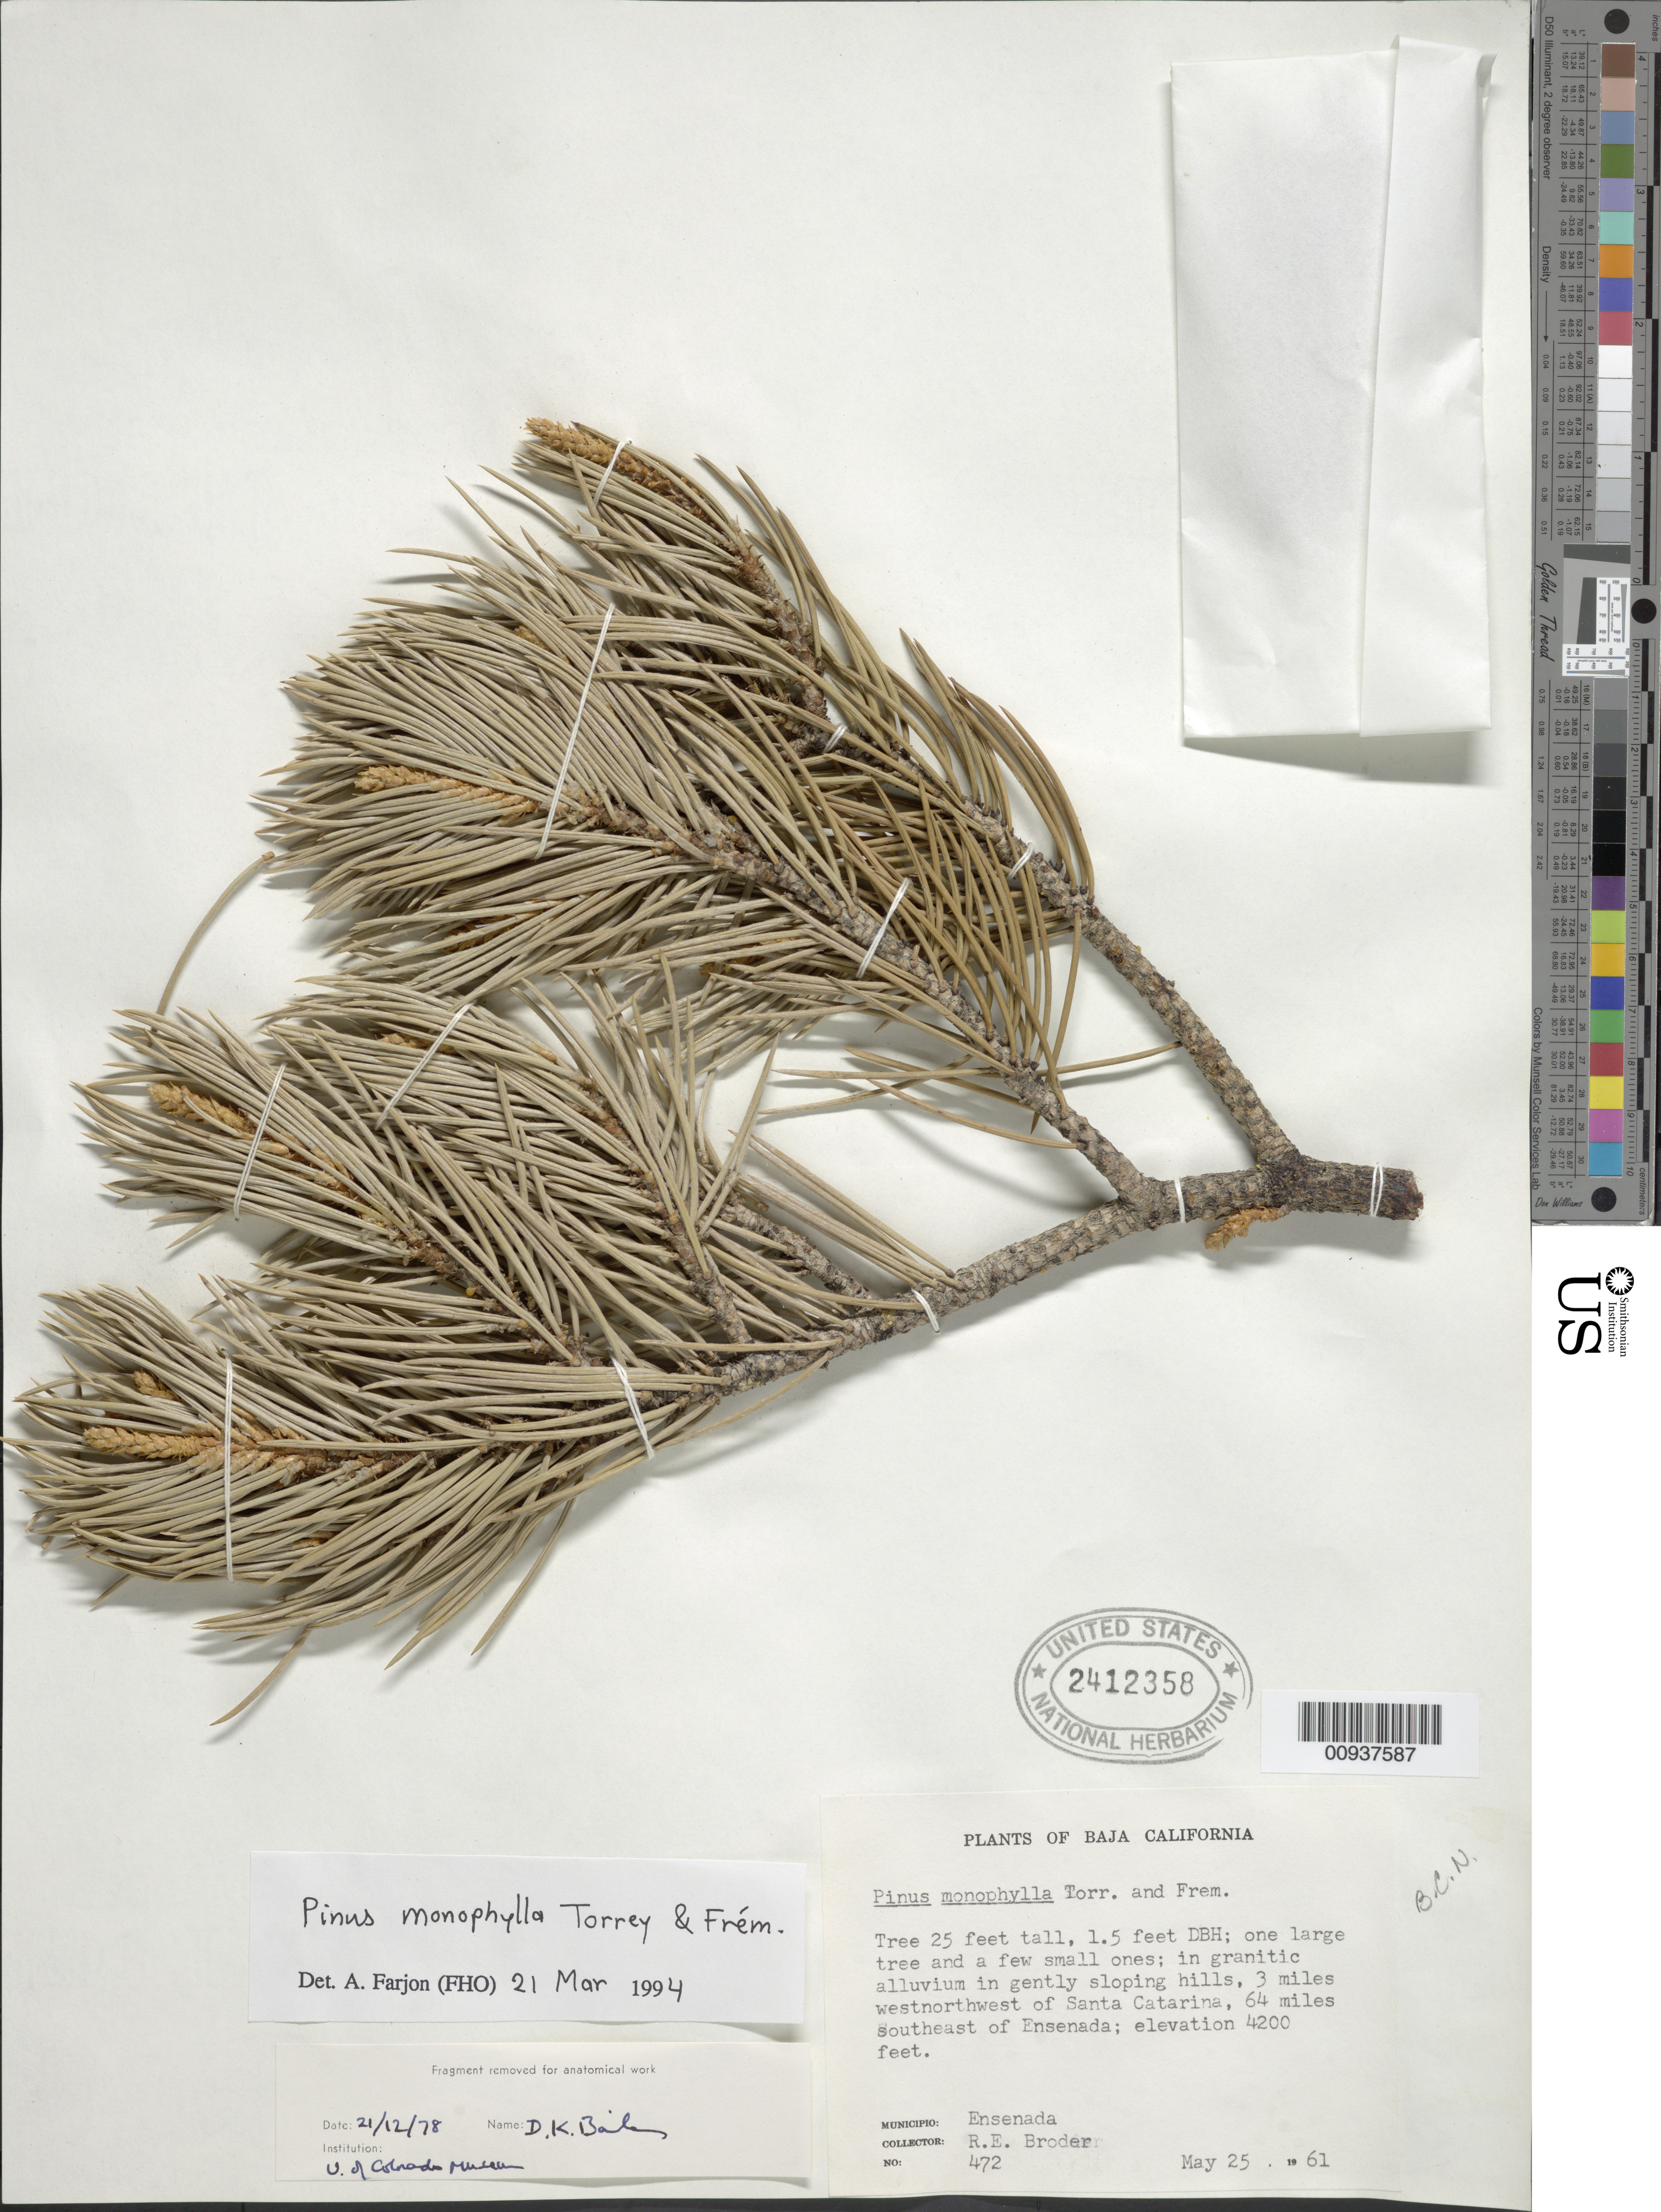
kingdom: Plantae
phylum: Tracheophyta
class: Pinopsida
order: Pinales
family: Pinaceae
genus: Pinus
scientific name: Pinus monophylla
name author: Torr. & Frém.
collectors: R. Broder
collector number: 472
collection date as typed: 25 May 1961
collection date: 1961-05-25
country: Mexico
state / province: Baja California Norte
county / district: Ensenada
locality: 3 miles westnorthwest of Santa Catarina, 64 miles southeast of Ensenada.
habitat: In granitic alluvium in gently sloping hills.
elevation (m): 1280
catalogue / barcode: US 2412358